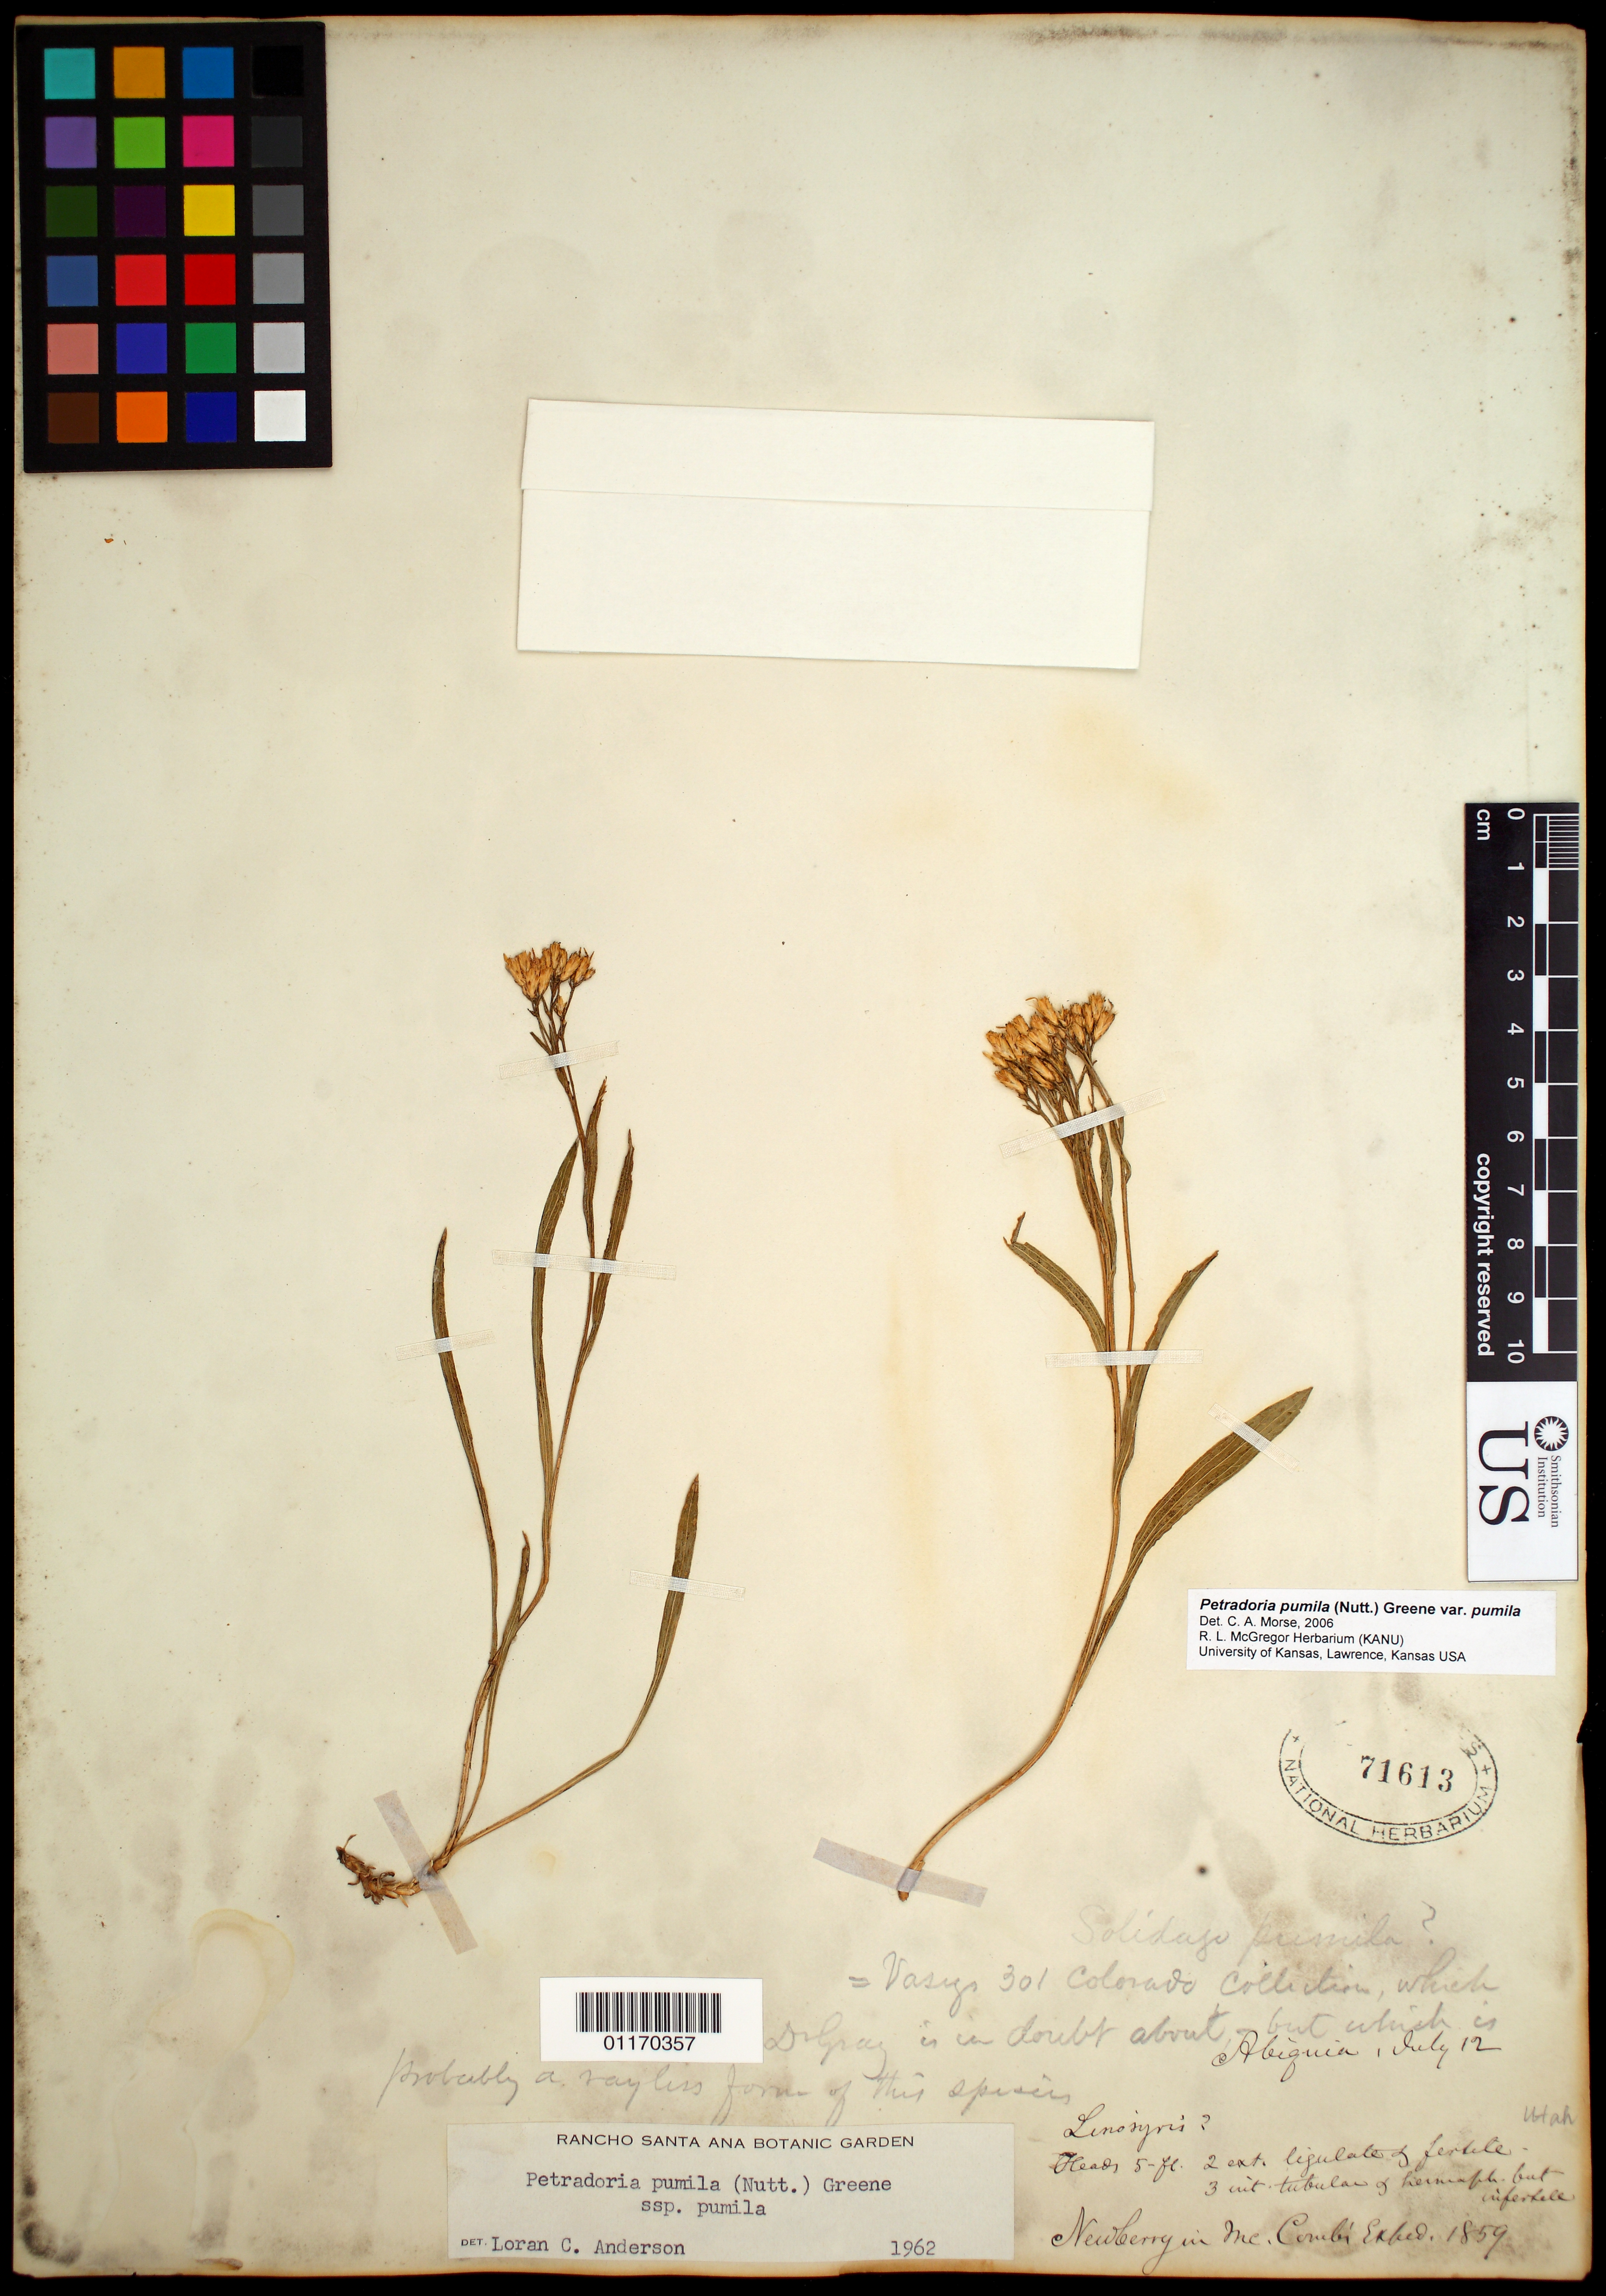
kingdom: Plantae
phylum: Tracheophyta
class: Magnoliopsida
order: Asterales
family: Asteraceae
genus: Petradoria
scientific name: Petradoria pumila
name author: (Nutt.) Greene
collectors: J. S. Newberry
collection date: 1859-07-12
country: United States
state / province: New Mexico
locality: Abiquiu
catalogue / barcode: US 71613